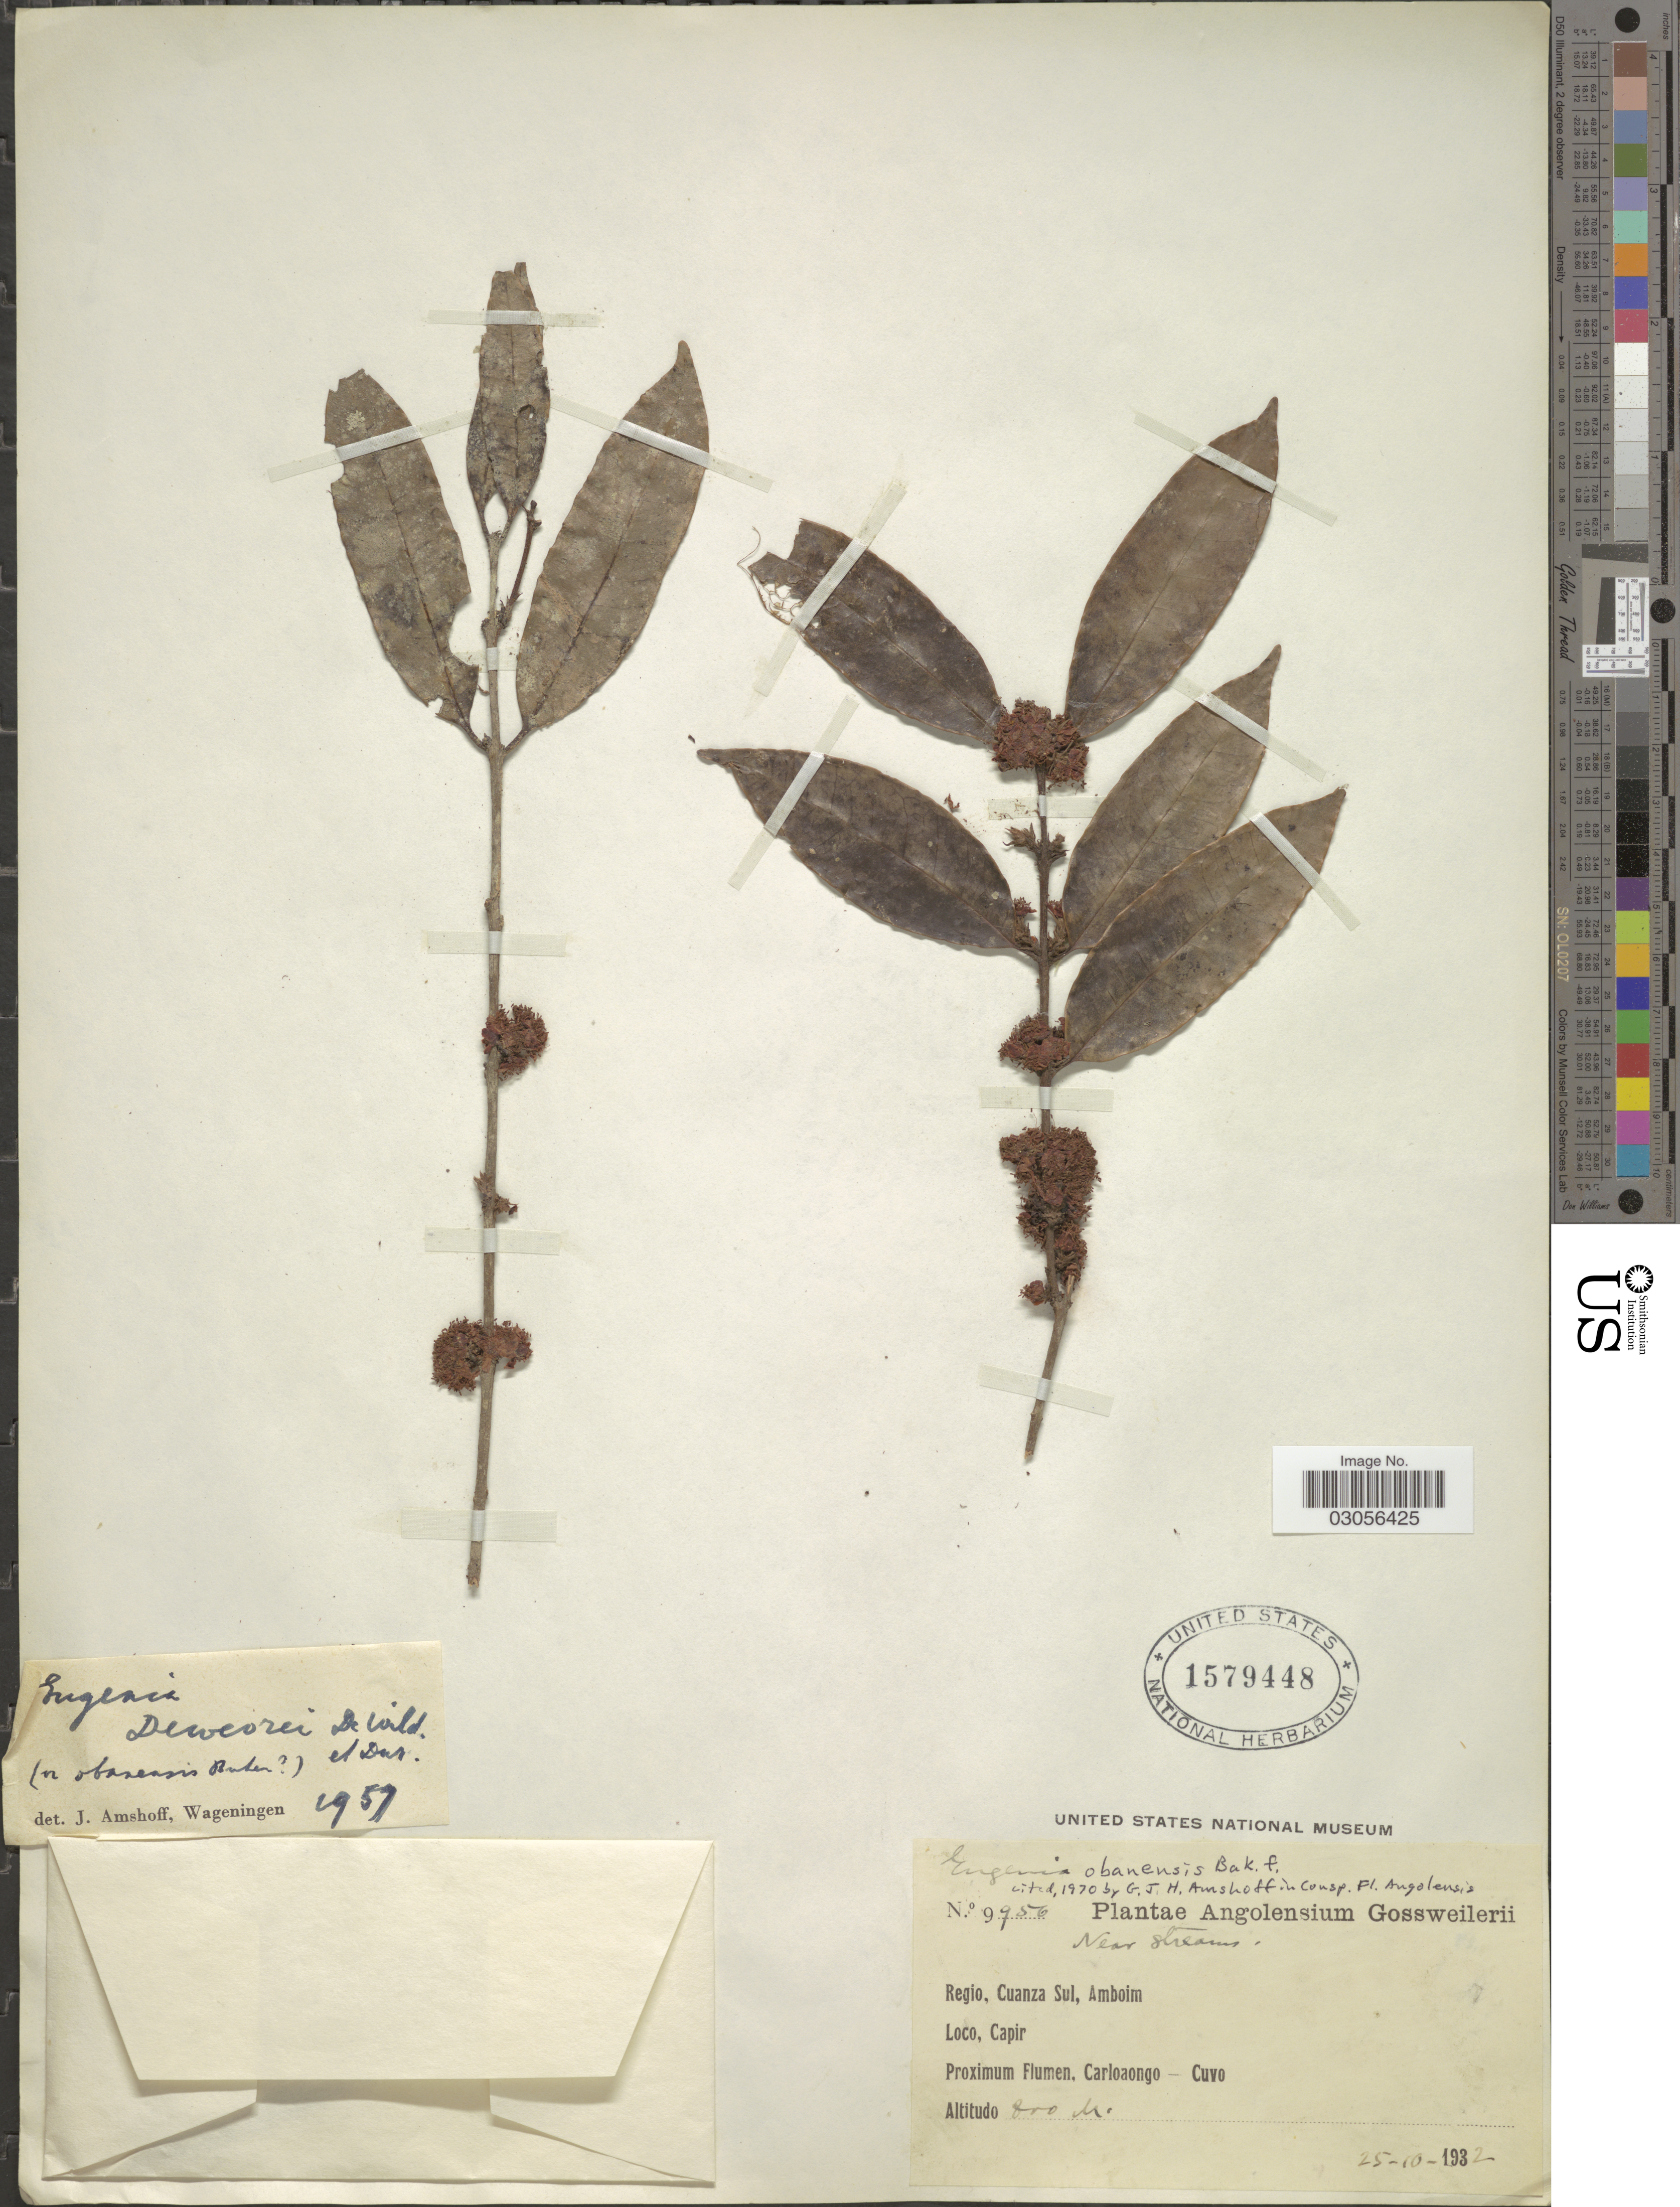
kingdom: Plantae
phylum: Tracheophyta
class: Magnoliopsida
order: Myrtales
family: Myrtaceae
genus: Eugenia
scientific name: Eugenia obanensis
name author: Baker f.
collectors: Gossweiler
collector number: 9956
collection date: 1932-10-25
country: Angola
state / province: Cuanza Sul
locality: Regio, Cuanza Sul, Amboim, Capir, Carloaongo-Cuvo.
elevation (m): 800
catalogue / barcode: US 1579448